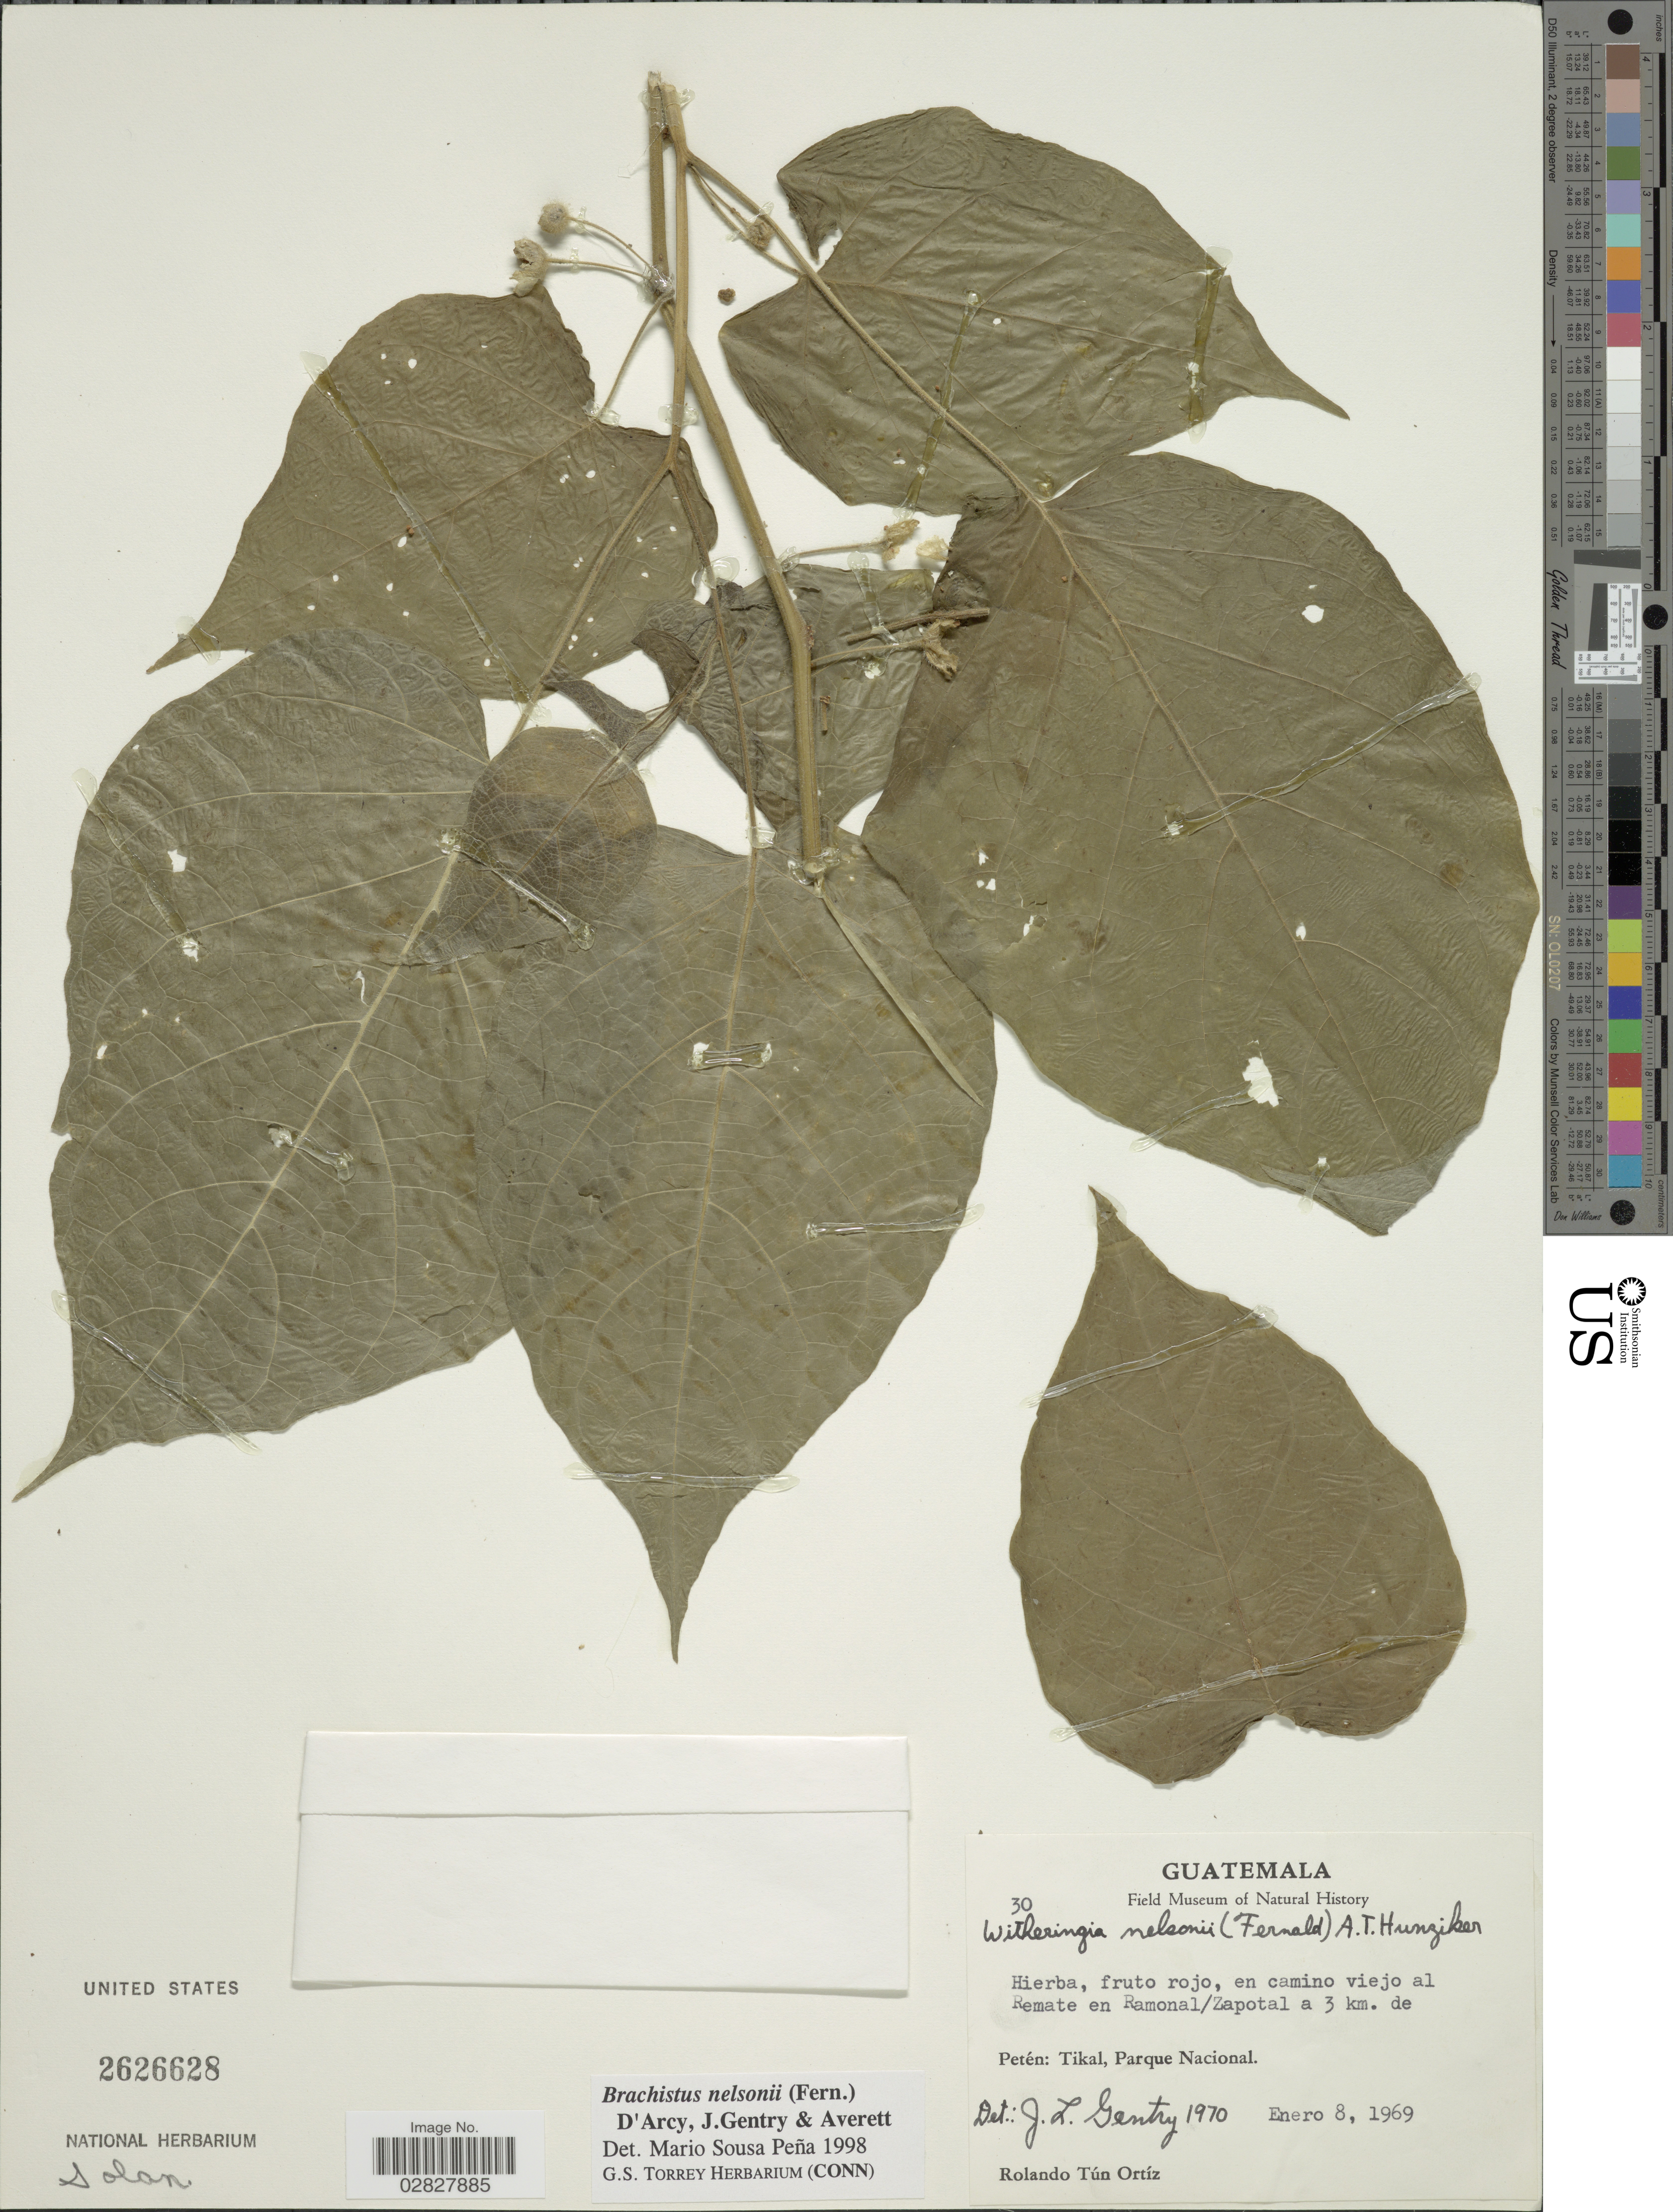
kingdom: Plantae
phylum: Tracheophyta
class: Magnoliopsida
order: Solanales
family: Solanaceae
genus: Brachistus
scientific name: Brachistus nelsonii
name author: (Fernald) D'Arcy et al.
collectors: R. T. Ortíz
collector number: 30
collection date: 1969-01-08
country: Guatemala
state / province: El Petén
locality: En camino viejo al Remate en Ramonal/Zapotal a 3 km. de Petén: Tikal, Parque Nacional.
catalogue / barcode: US 2626628